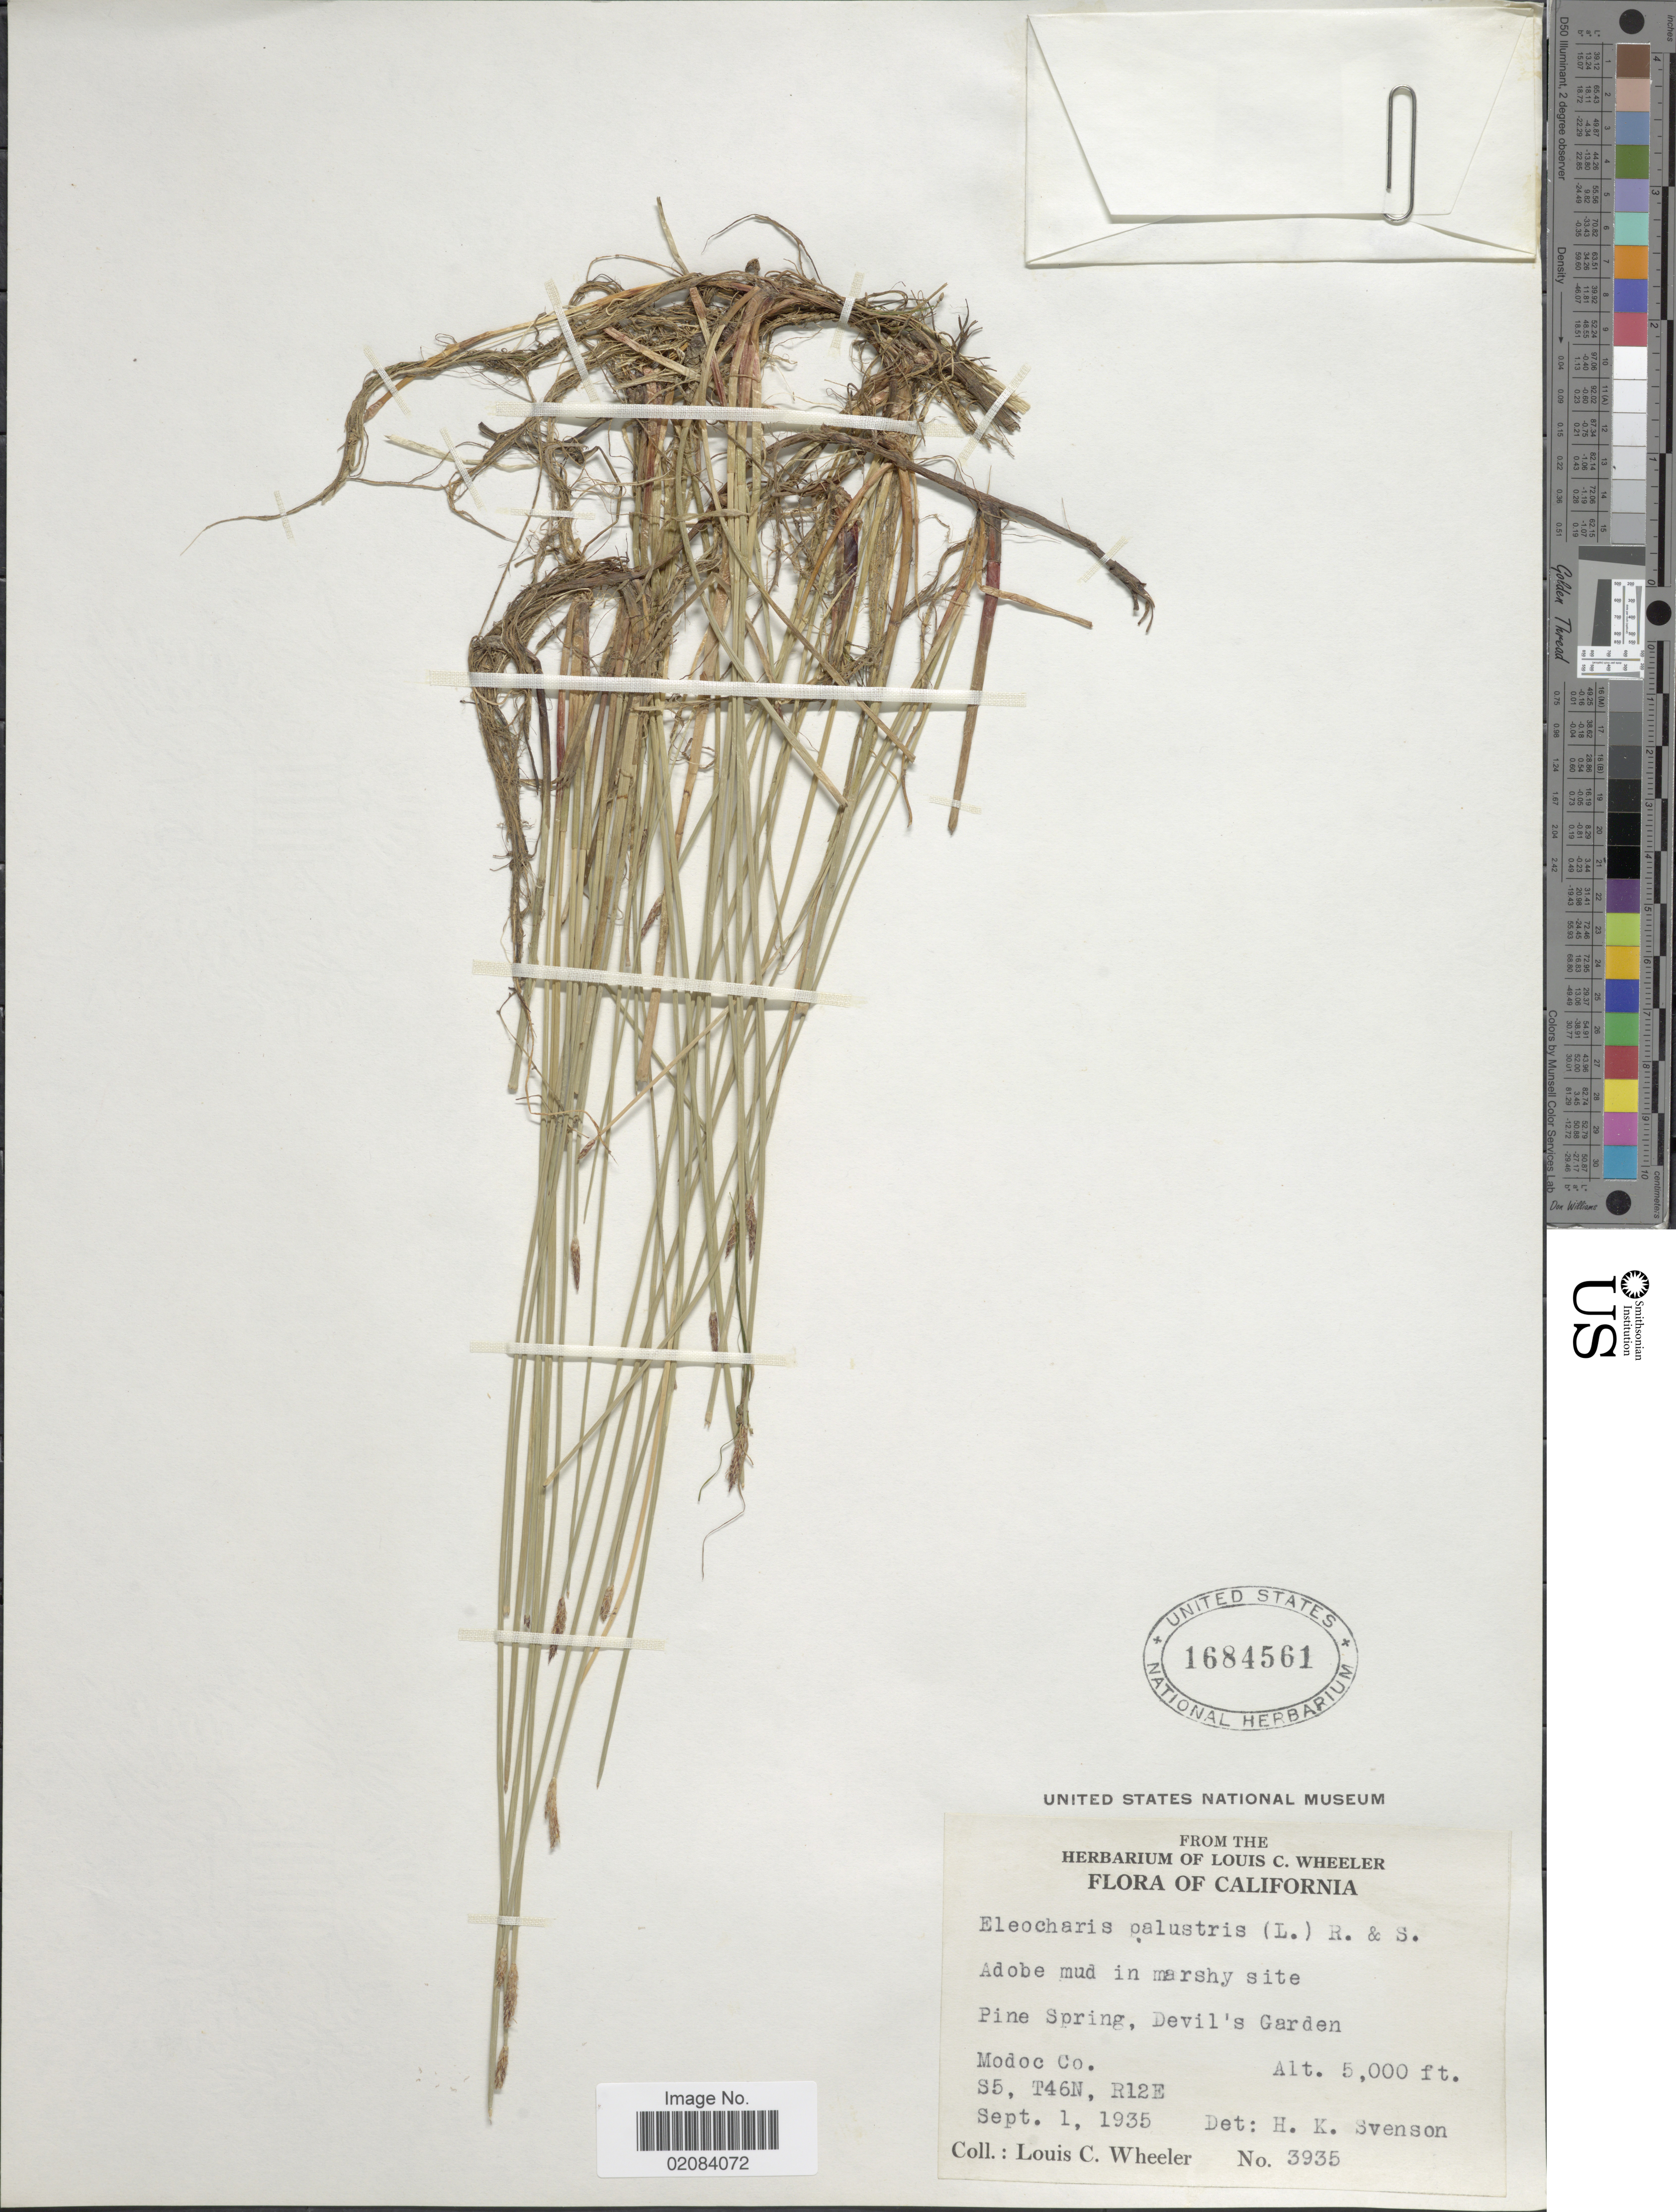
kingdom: Plantae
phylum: Tracheophyta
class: Liliopsida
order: Poales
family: Cyperaceae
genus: Eleocharis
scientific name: Eleocharis palustris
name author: (L.) Roem. & Schult.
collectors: L. C. Wheeler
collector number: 3935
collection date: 1935-09-01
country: United States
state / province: California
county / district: Modoc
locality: Pine Spring, Devil's Garden.Modoc Co. S5, T46N, R12E.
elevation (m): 1524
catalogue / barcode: US 1684561